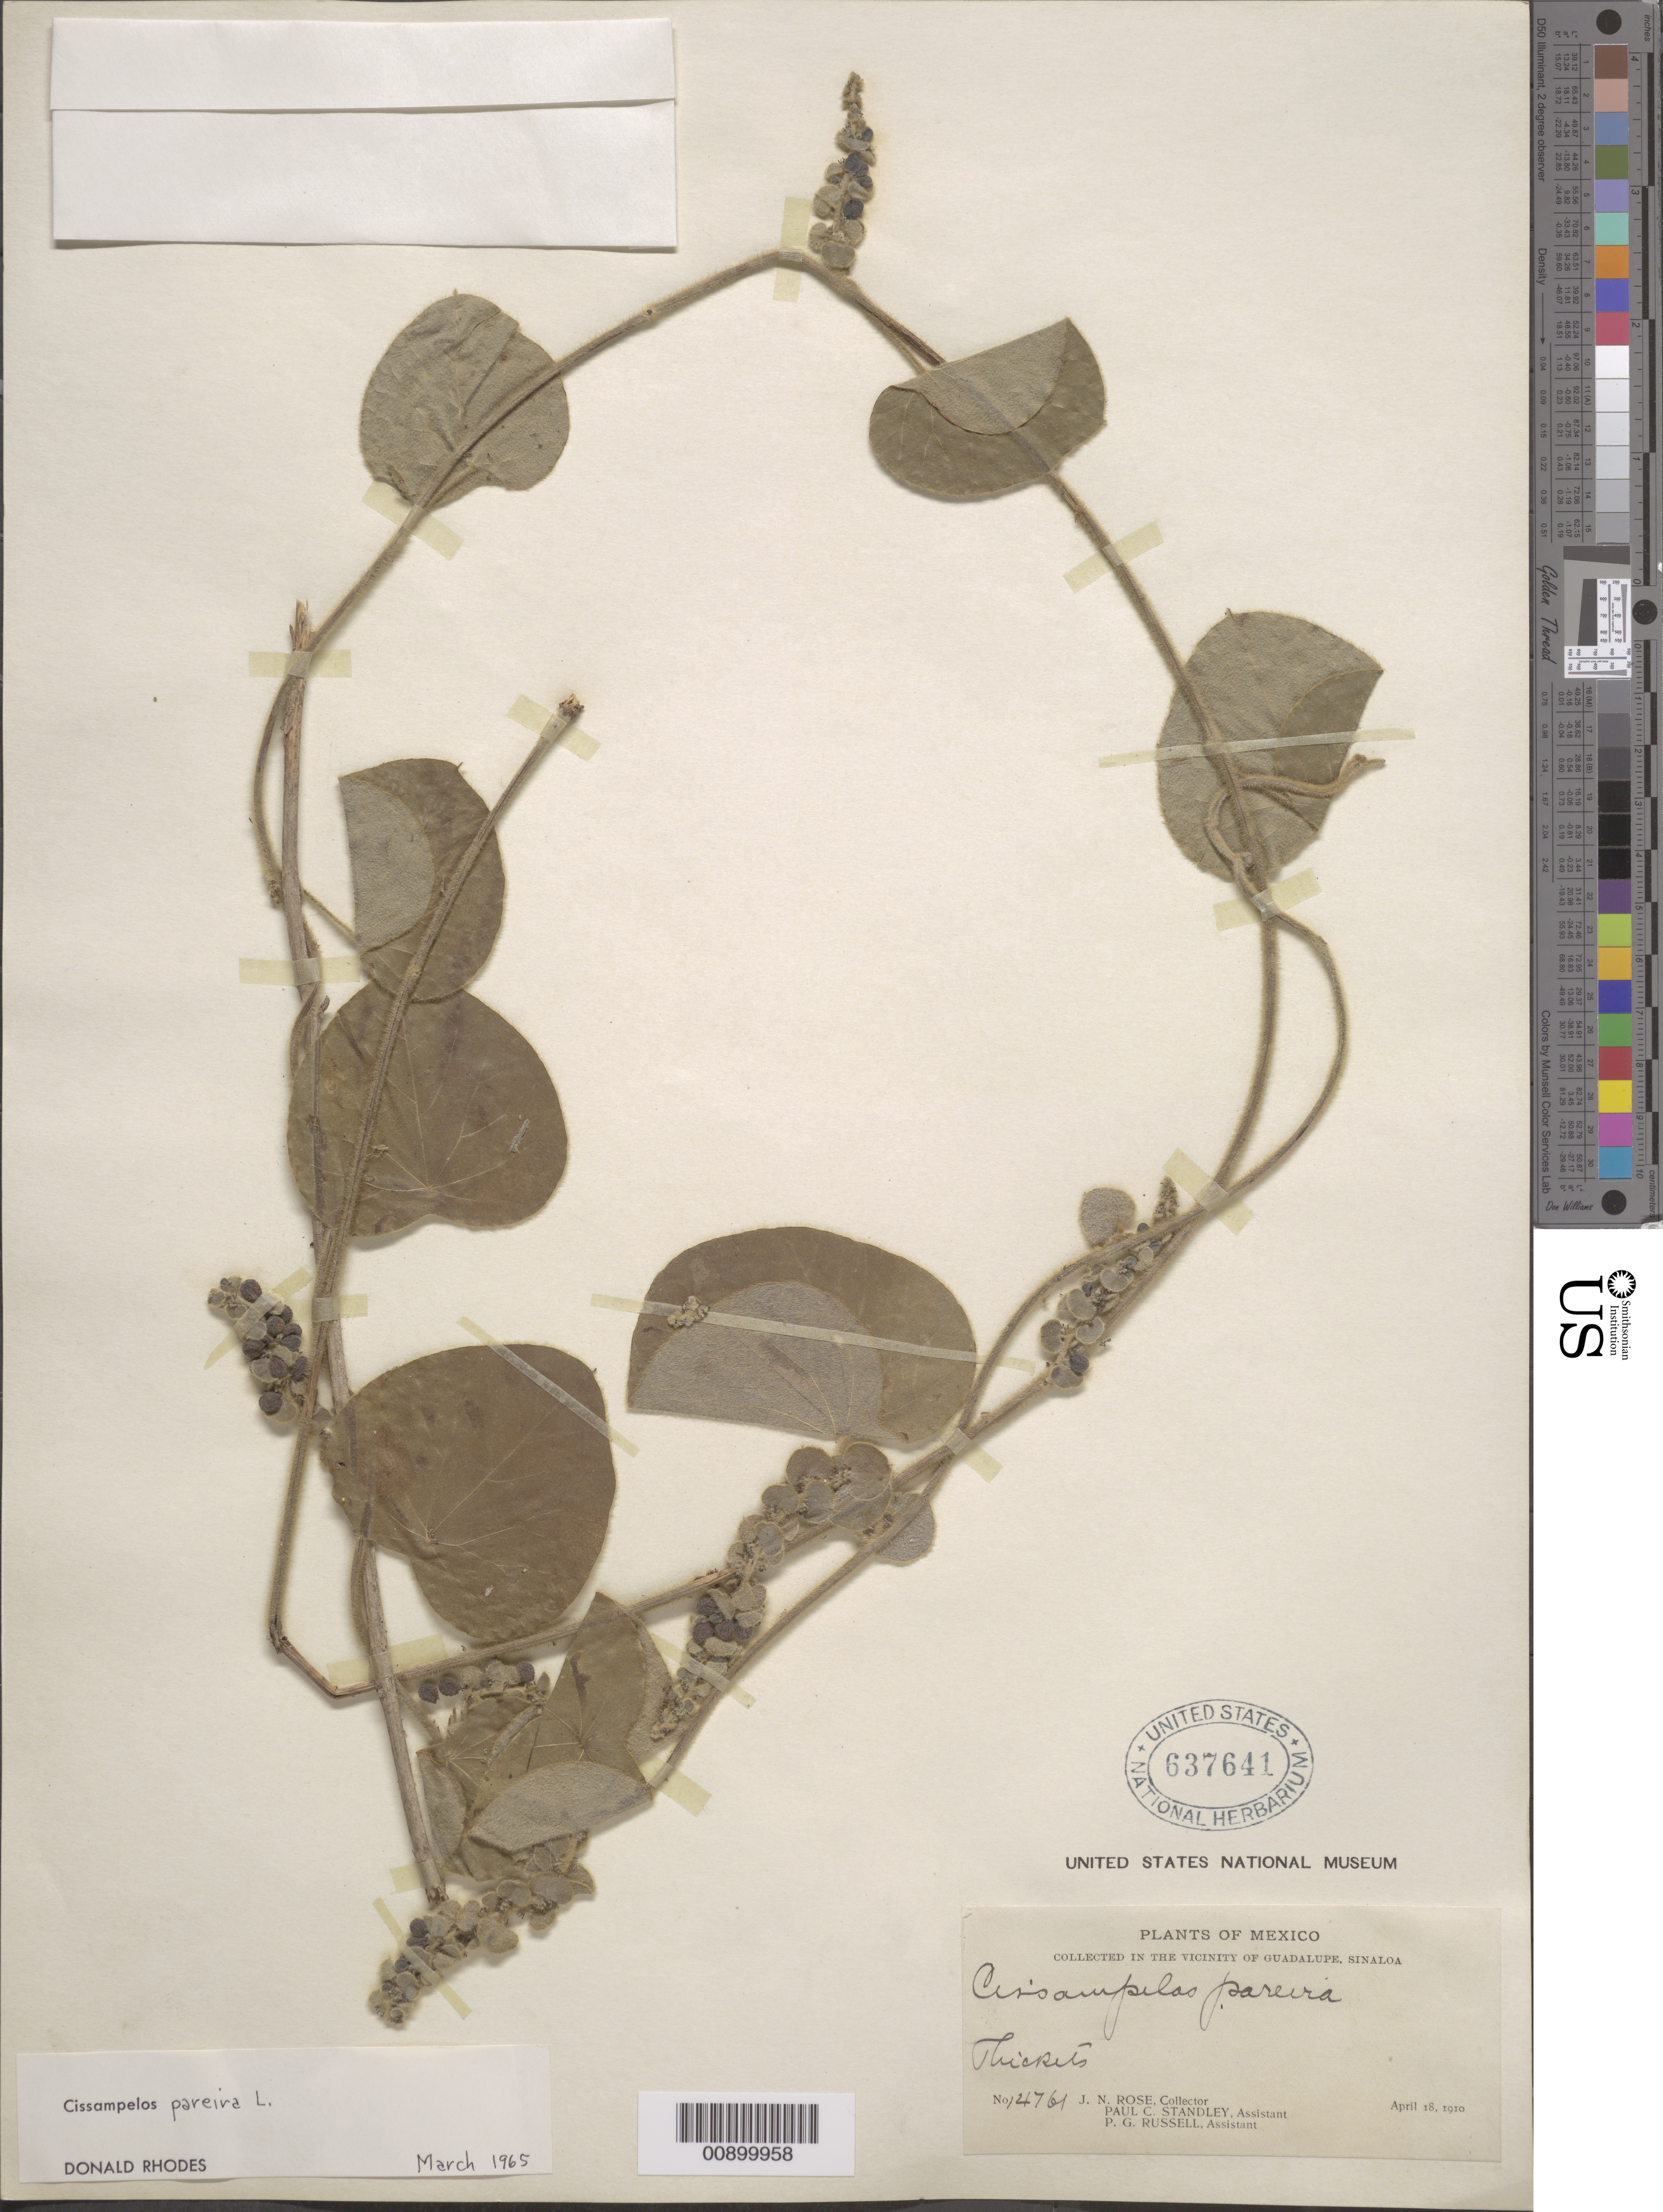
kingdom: Plantae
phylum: Tracheophyta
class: Magnoliopsida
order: Ranunculales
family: Menispermaceae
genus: Cissampelos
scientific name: Cissampelos pareira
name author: L.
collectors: J. N. Rose, P. C. Standley & P. G. Russell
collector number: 14761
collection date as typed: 18 Apr 1910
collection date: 1910-04-18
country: Mexico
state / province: Sinaloa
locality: Vicinity of Guadalupe, Sinaloa.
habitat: Thickets.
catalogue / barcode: US 637641